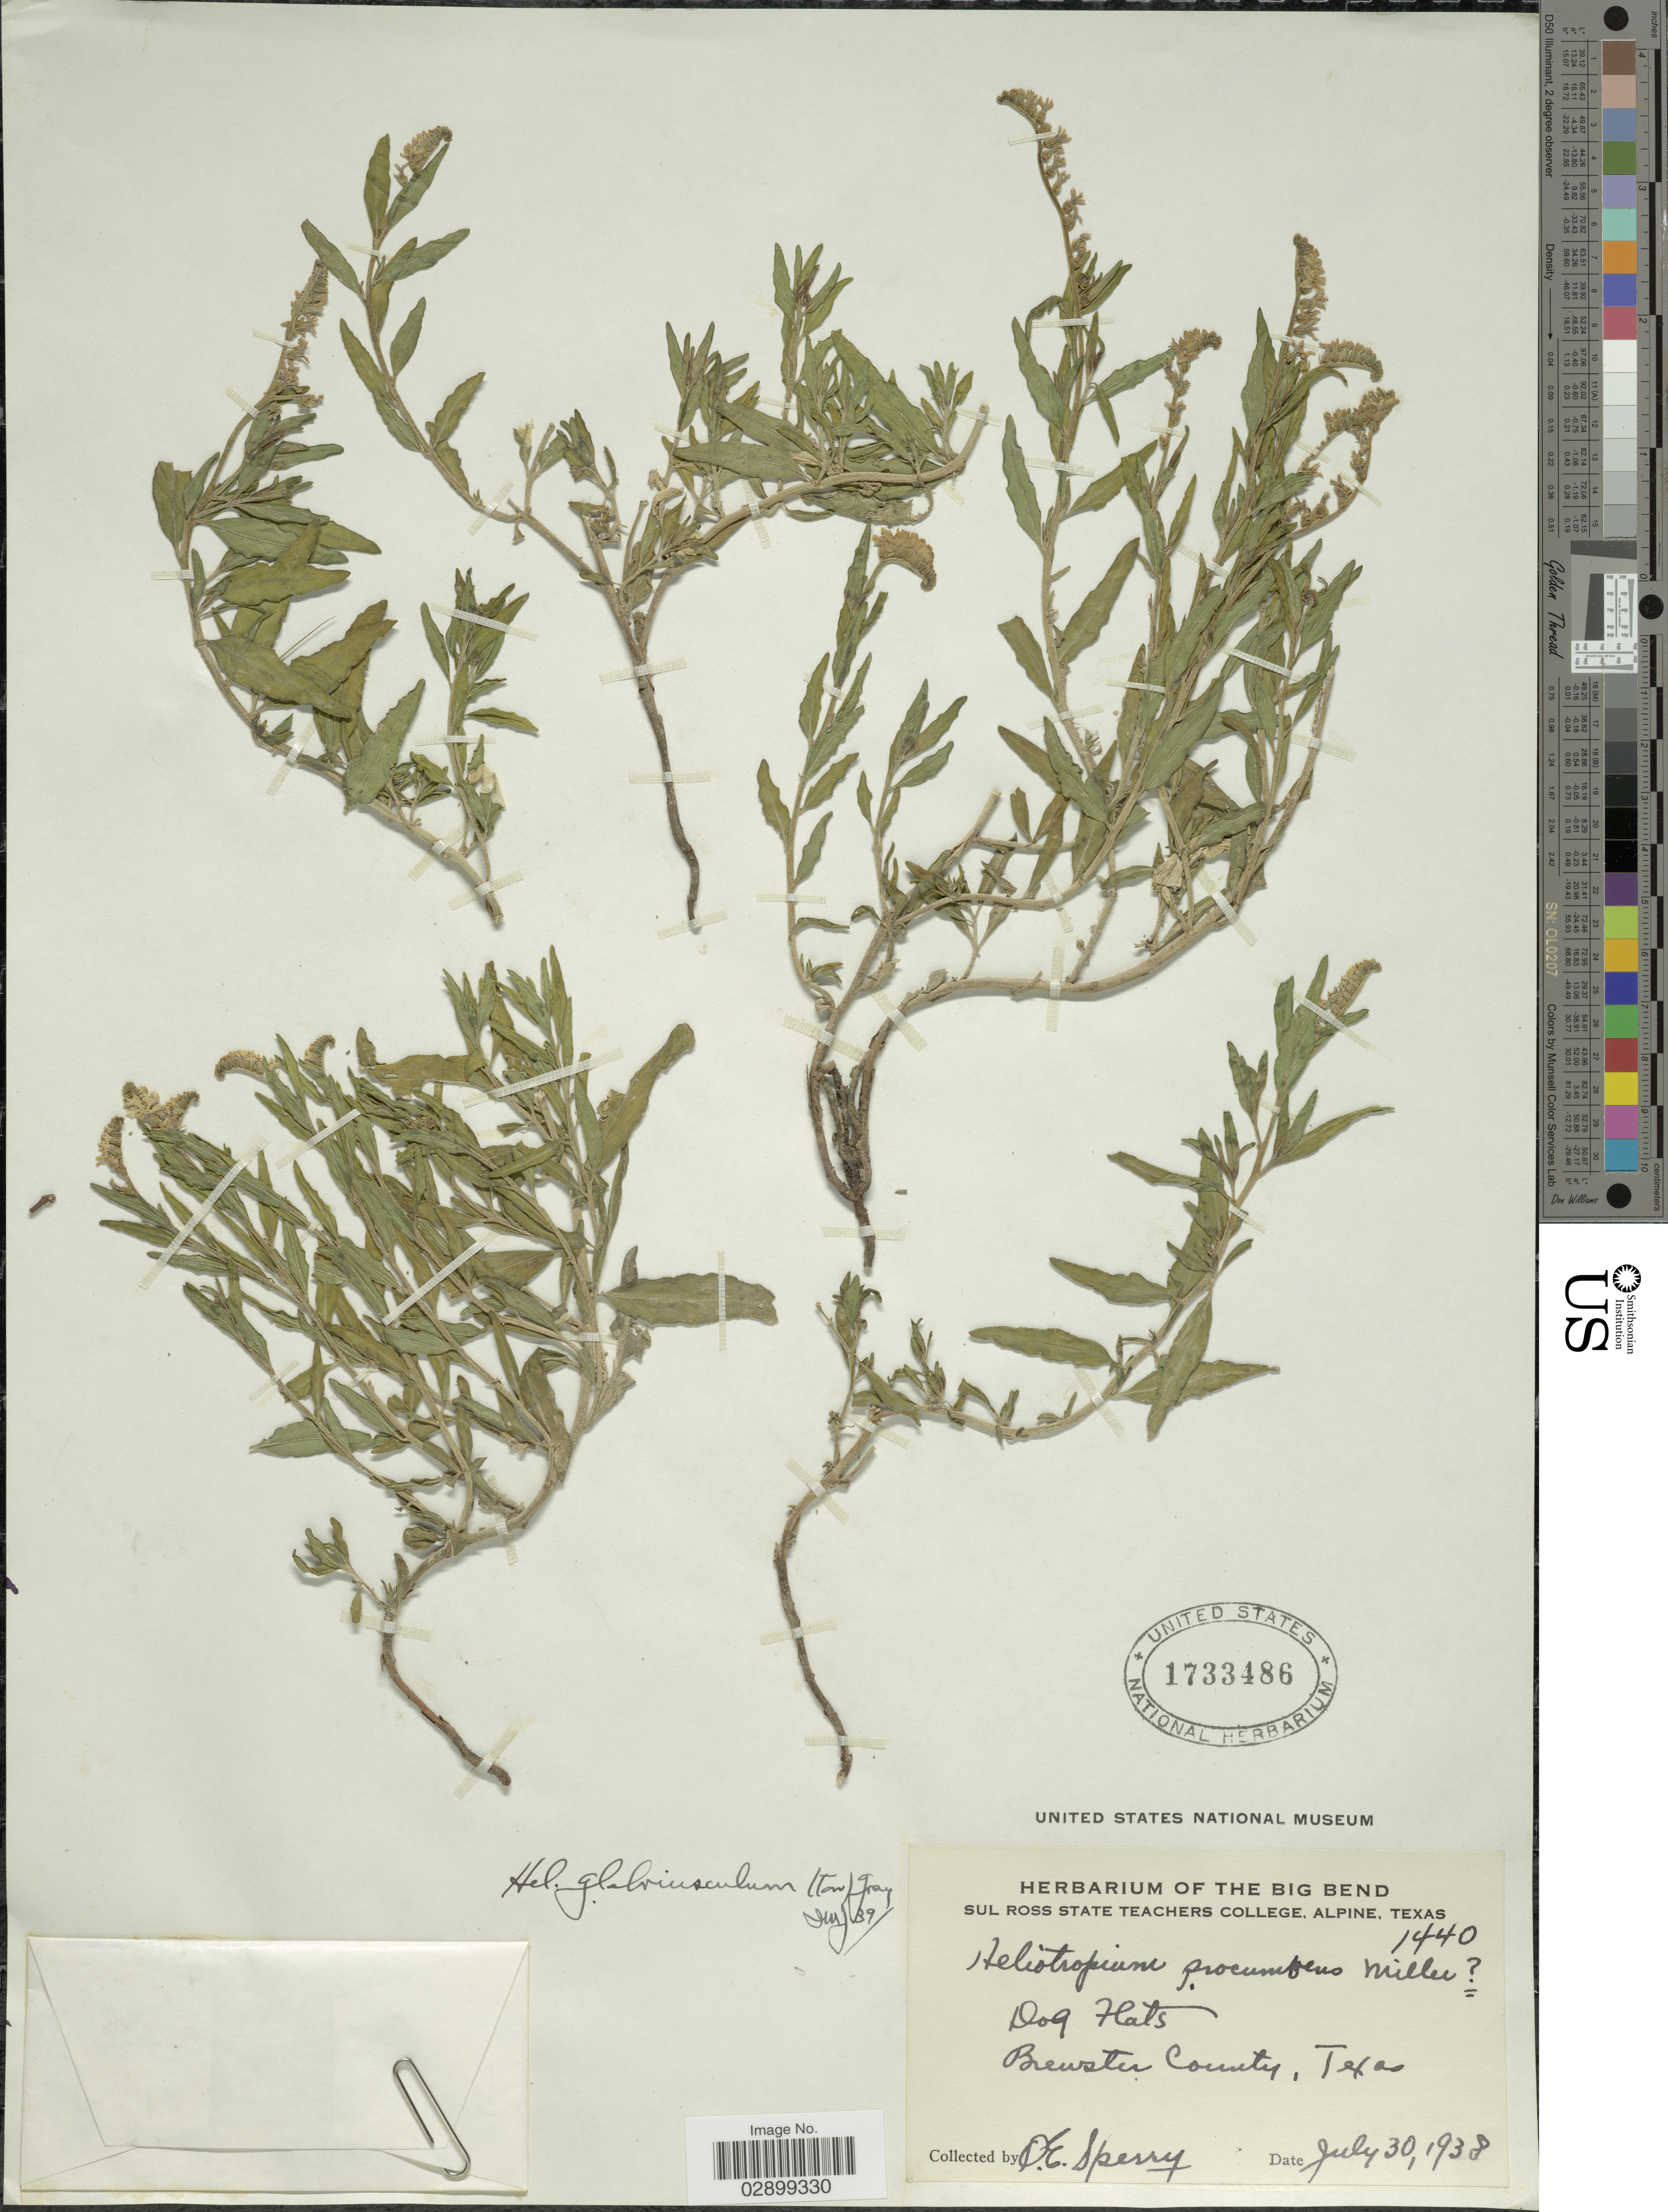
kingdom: Plantae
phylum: Tracheophyta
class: Magnoliopsida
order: Boraginales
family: Heliotropiaceae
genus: Heliotropium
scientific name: Heliotropium glabriusculum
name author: (Torr.) A. Gray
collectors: O. E. Sperry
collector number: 1440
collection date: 1938-07-30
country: United States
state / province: Texas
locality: Dog Flats. Brewster County.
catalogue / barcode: US 1733486